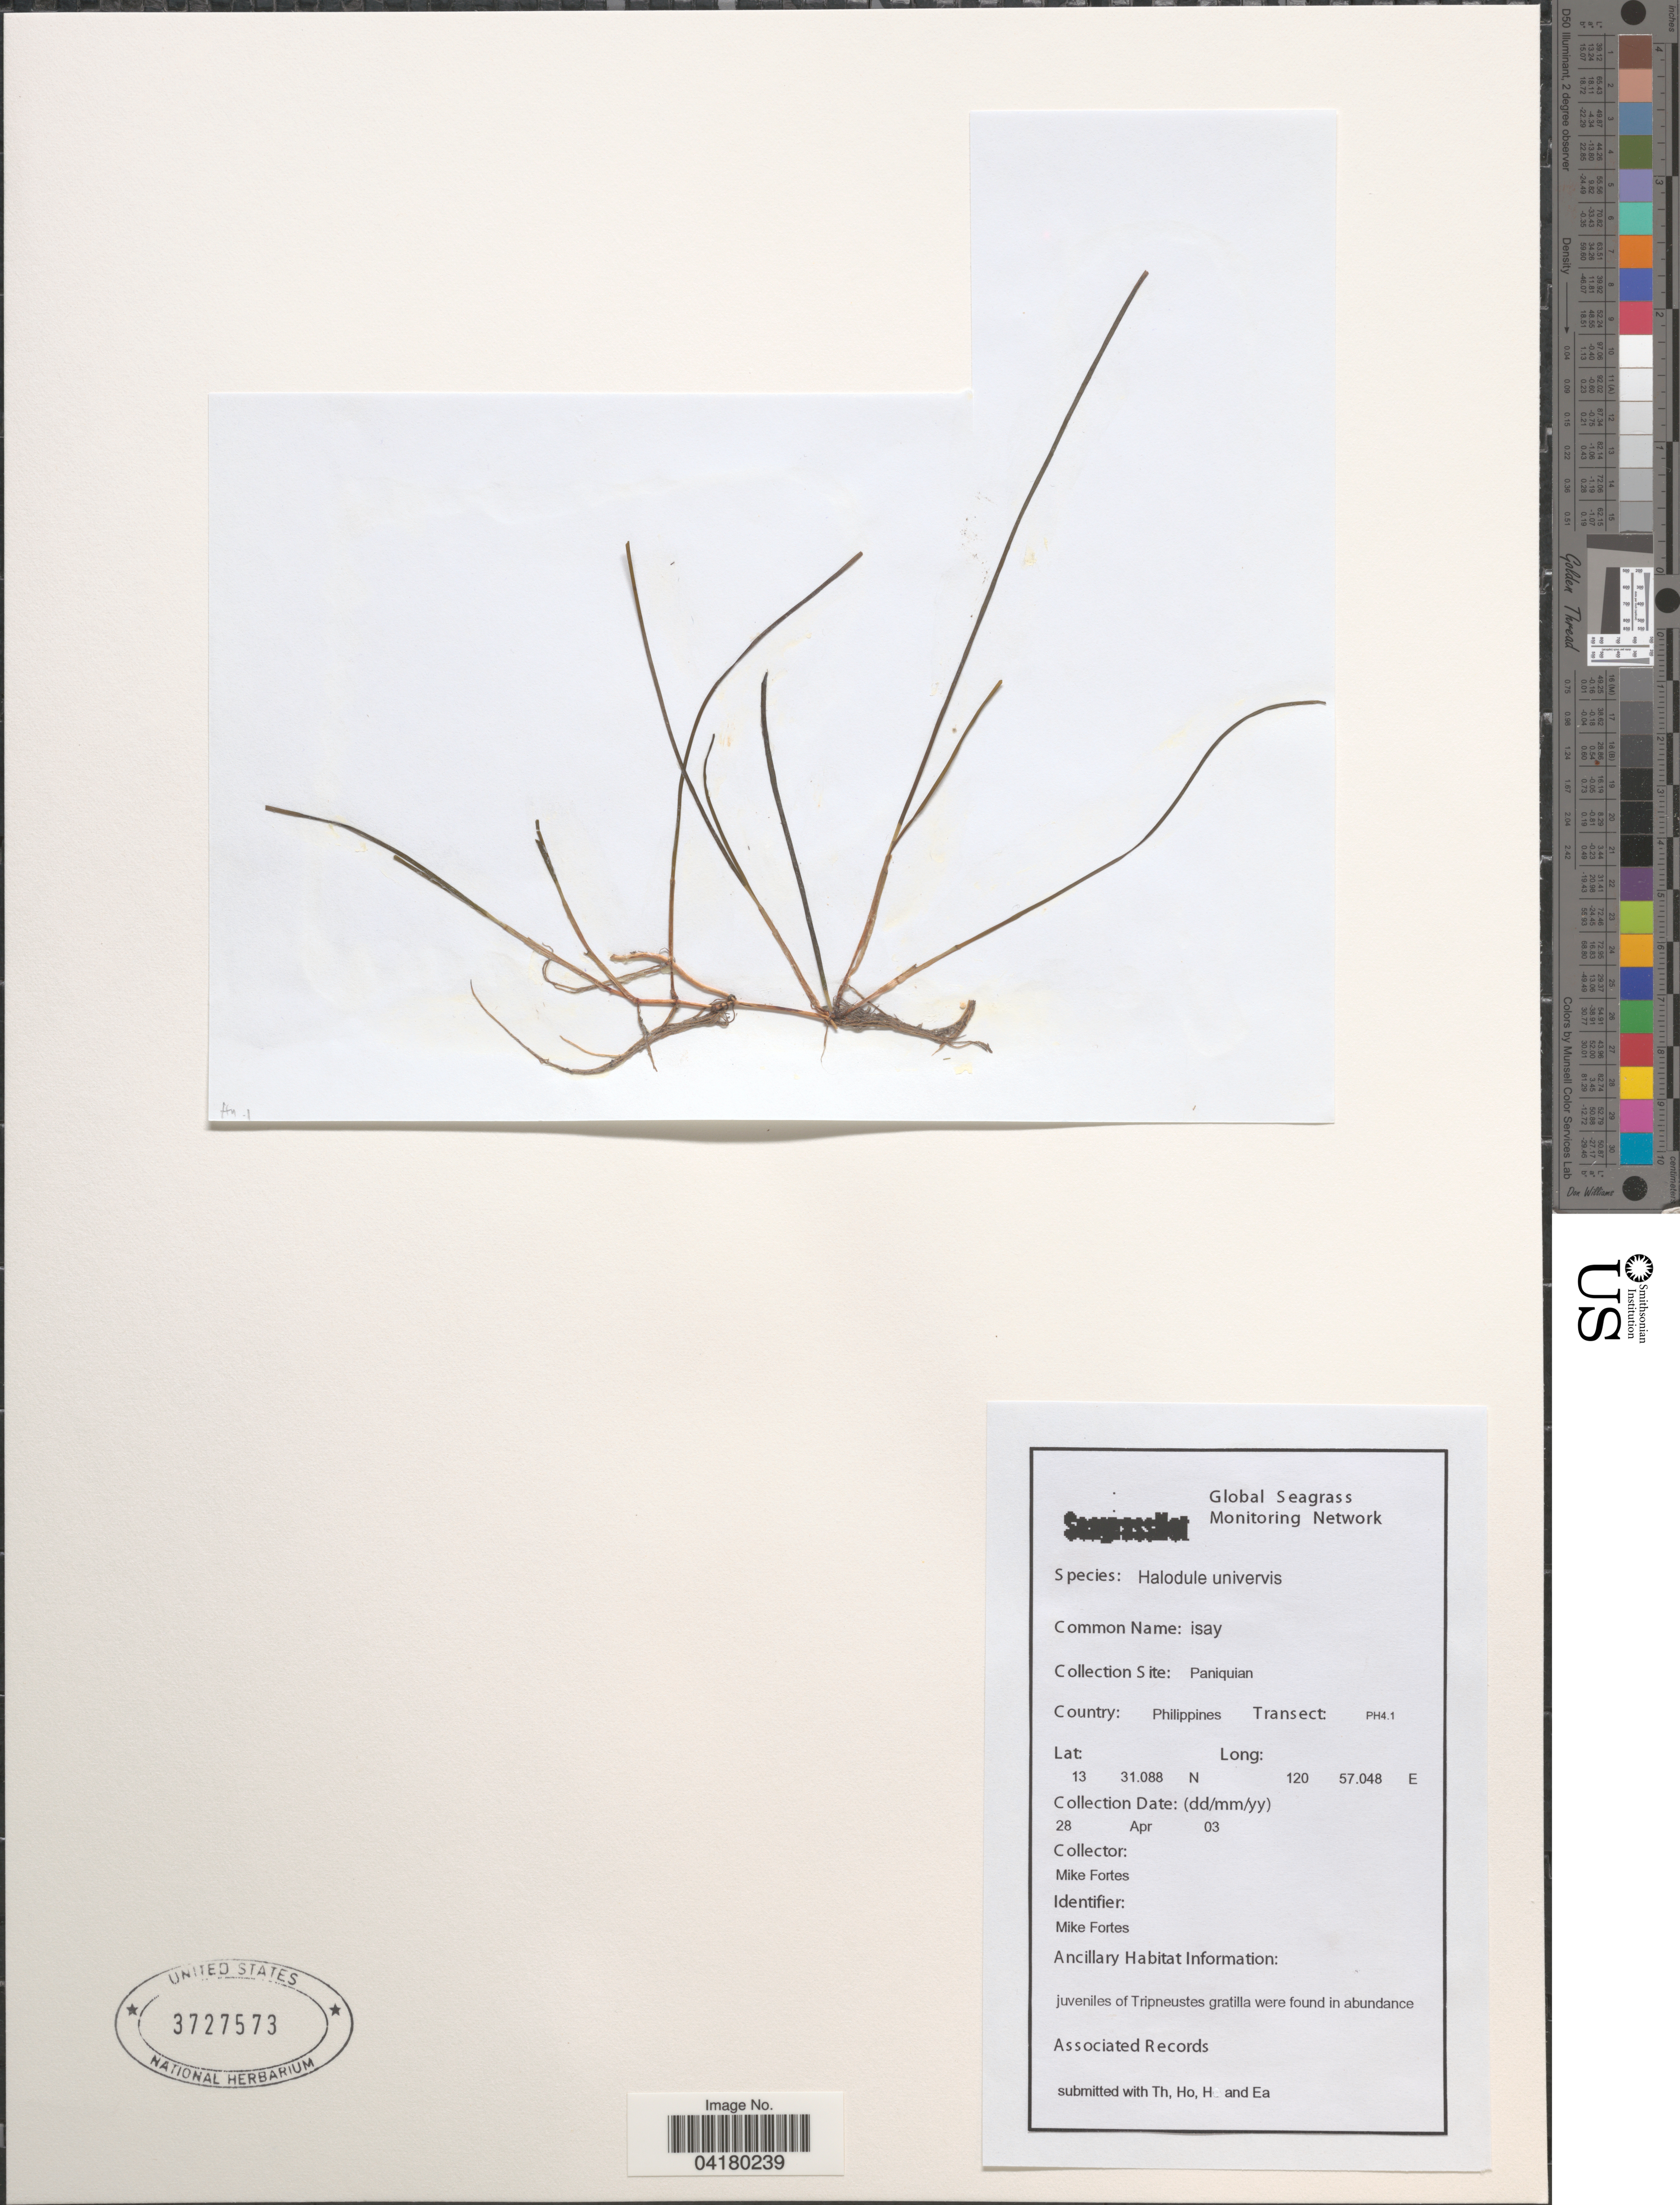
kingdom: Plantae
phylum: Tracheophyta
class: Liliopsida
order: Alismatales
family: Cymodoceaceae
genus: Halodule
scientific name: Halodule uninervis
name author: (Forssk.) Asch.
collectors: M. Fortes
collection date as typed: Transcribed d/m/y: 28/4/3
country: Philippines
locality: Paniquian. Transect: PH4.1.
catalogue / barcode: US 3727573